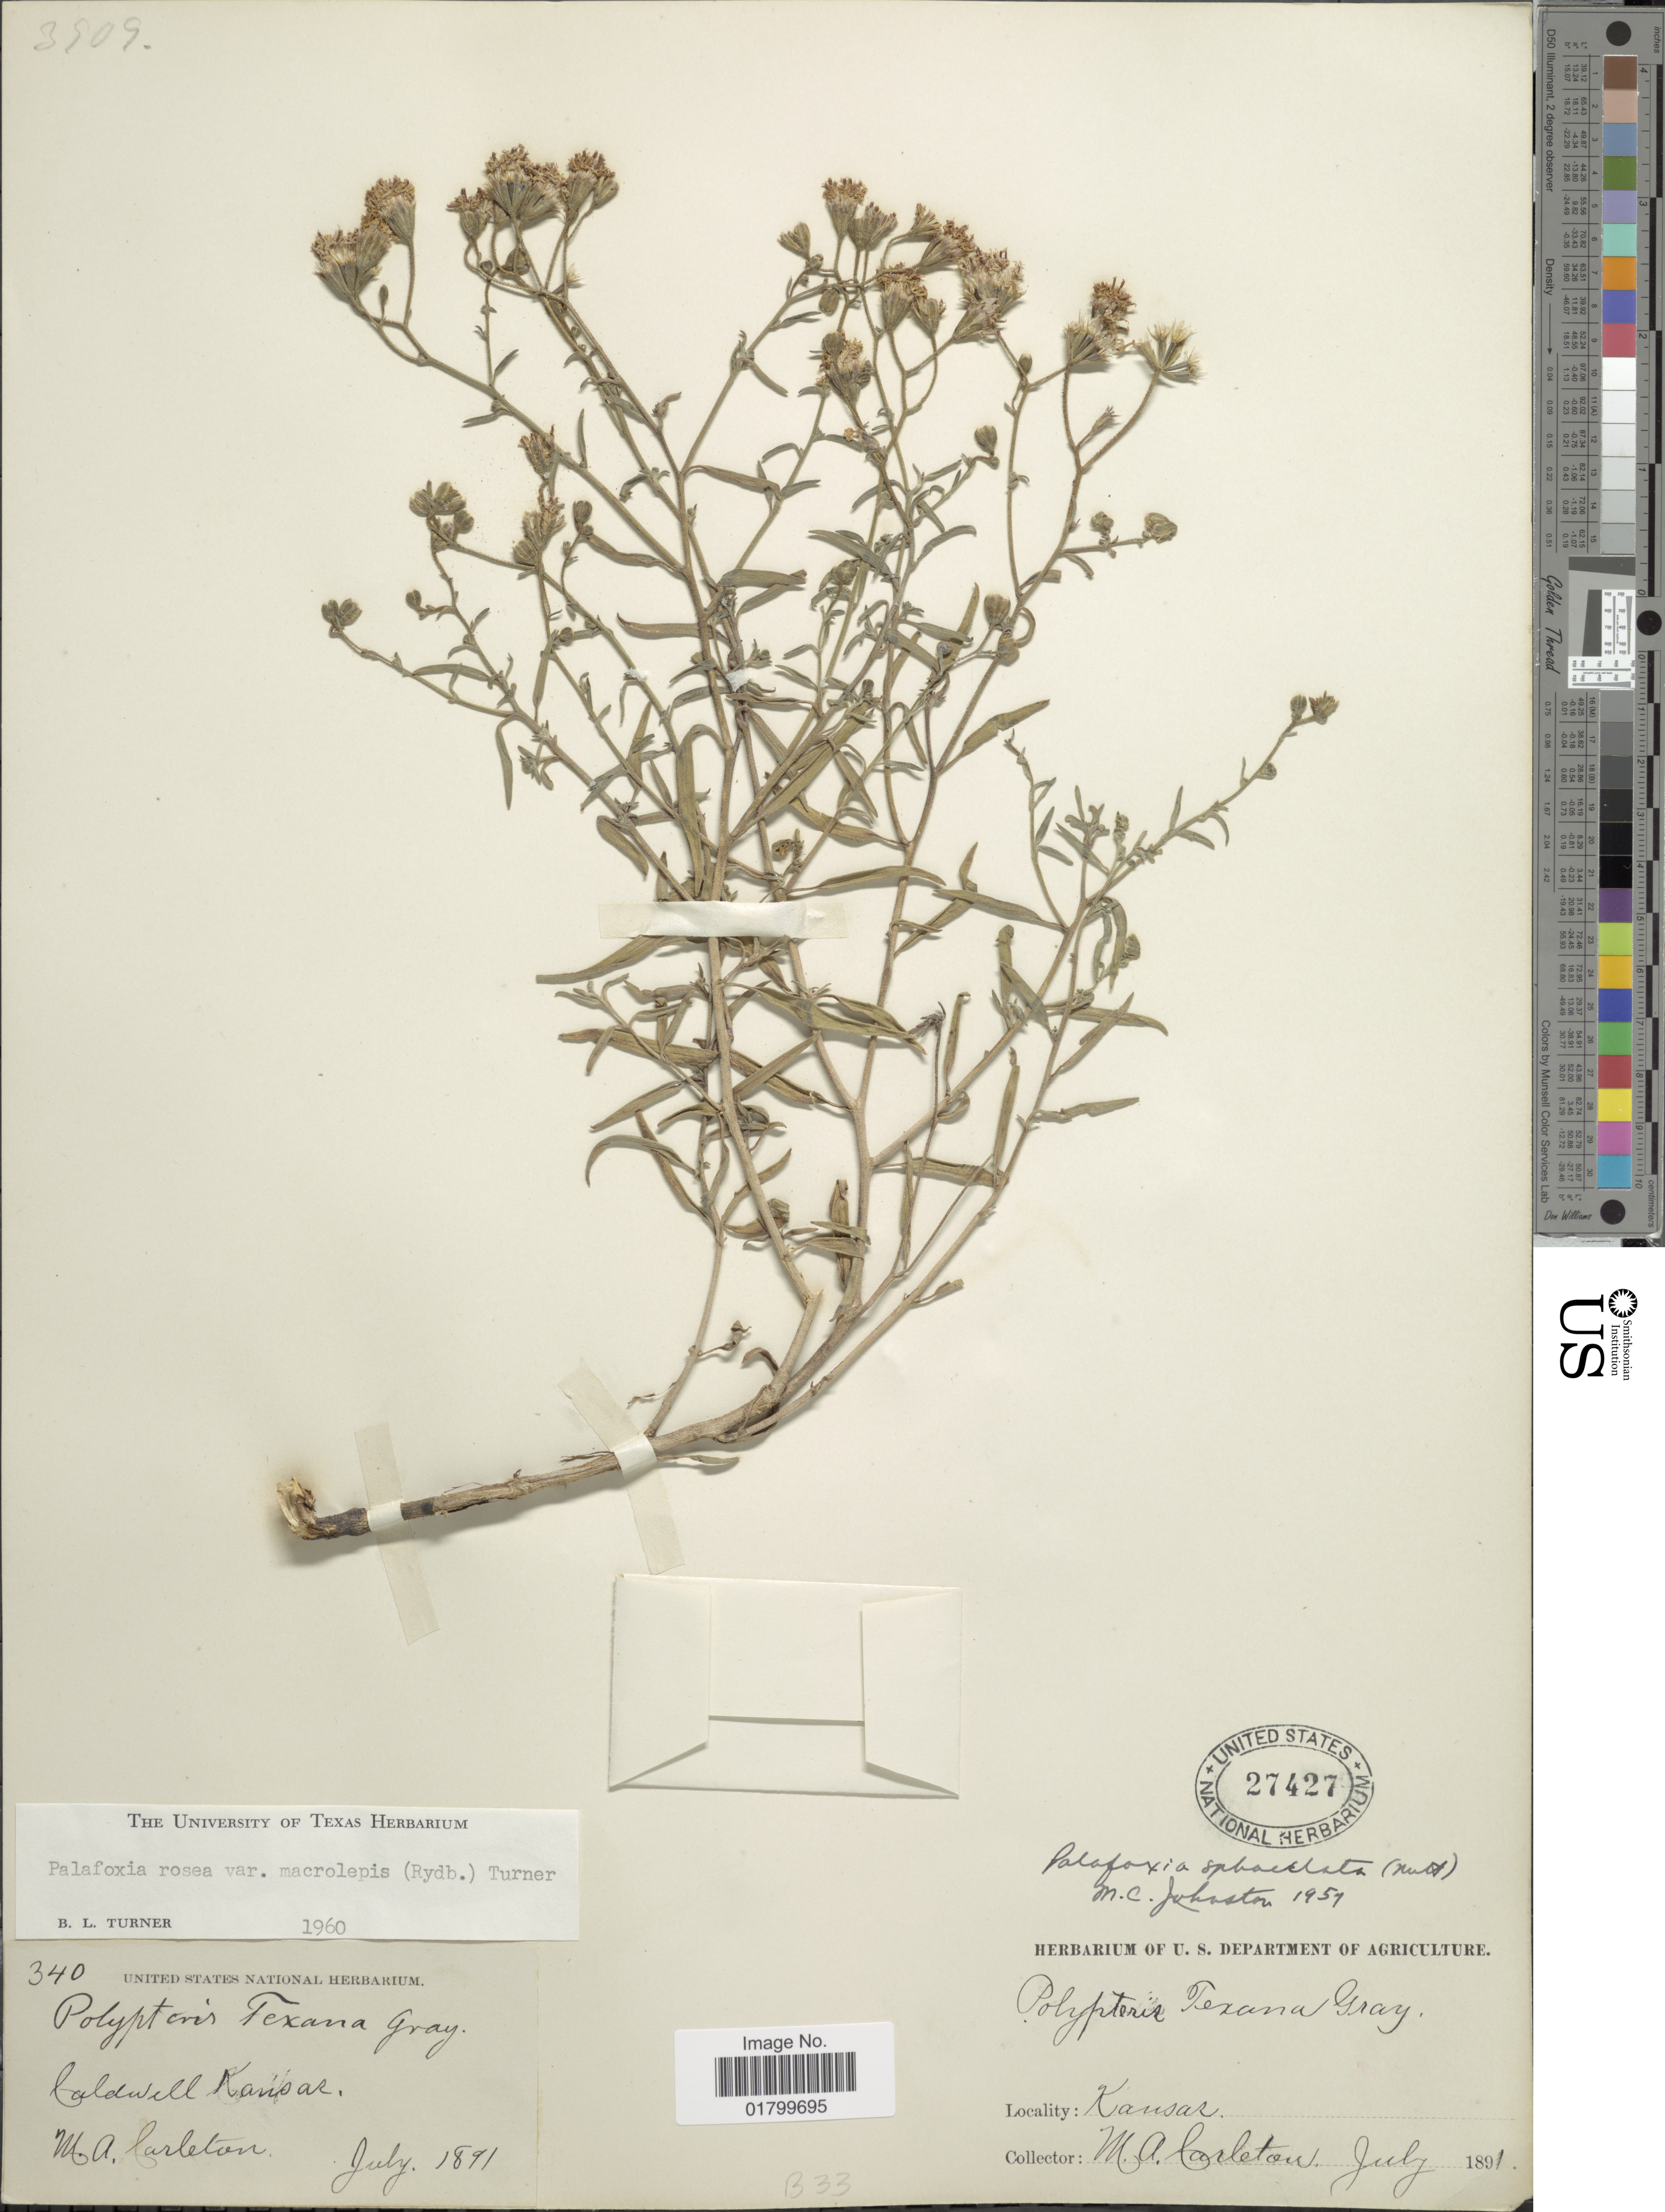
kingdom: Plantae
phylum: Tracheophyta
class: Magnoliopsida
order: Asterales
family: Asteraceae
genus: Palafoxia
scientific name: Palafoxia rosea var. macrolepis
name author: (Rydb.) B.L. Turner & M.I. Morris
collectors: M. A. Carleton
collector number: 340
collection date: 1891-07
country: United States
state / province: Kansas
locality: Caldwell, Kansas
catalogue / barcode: US 27427